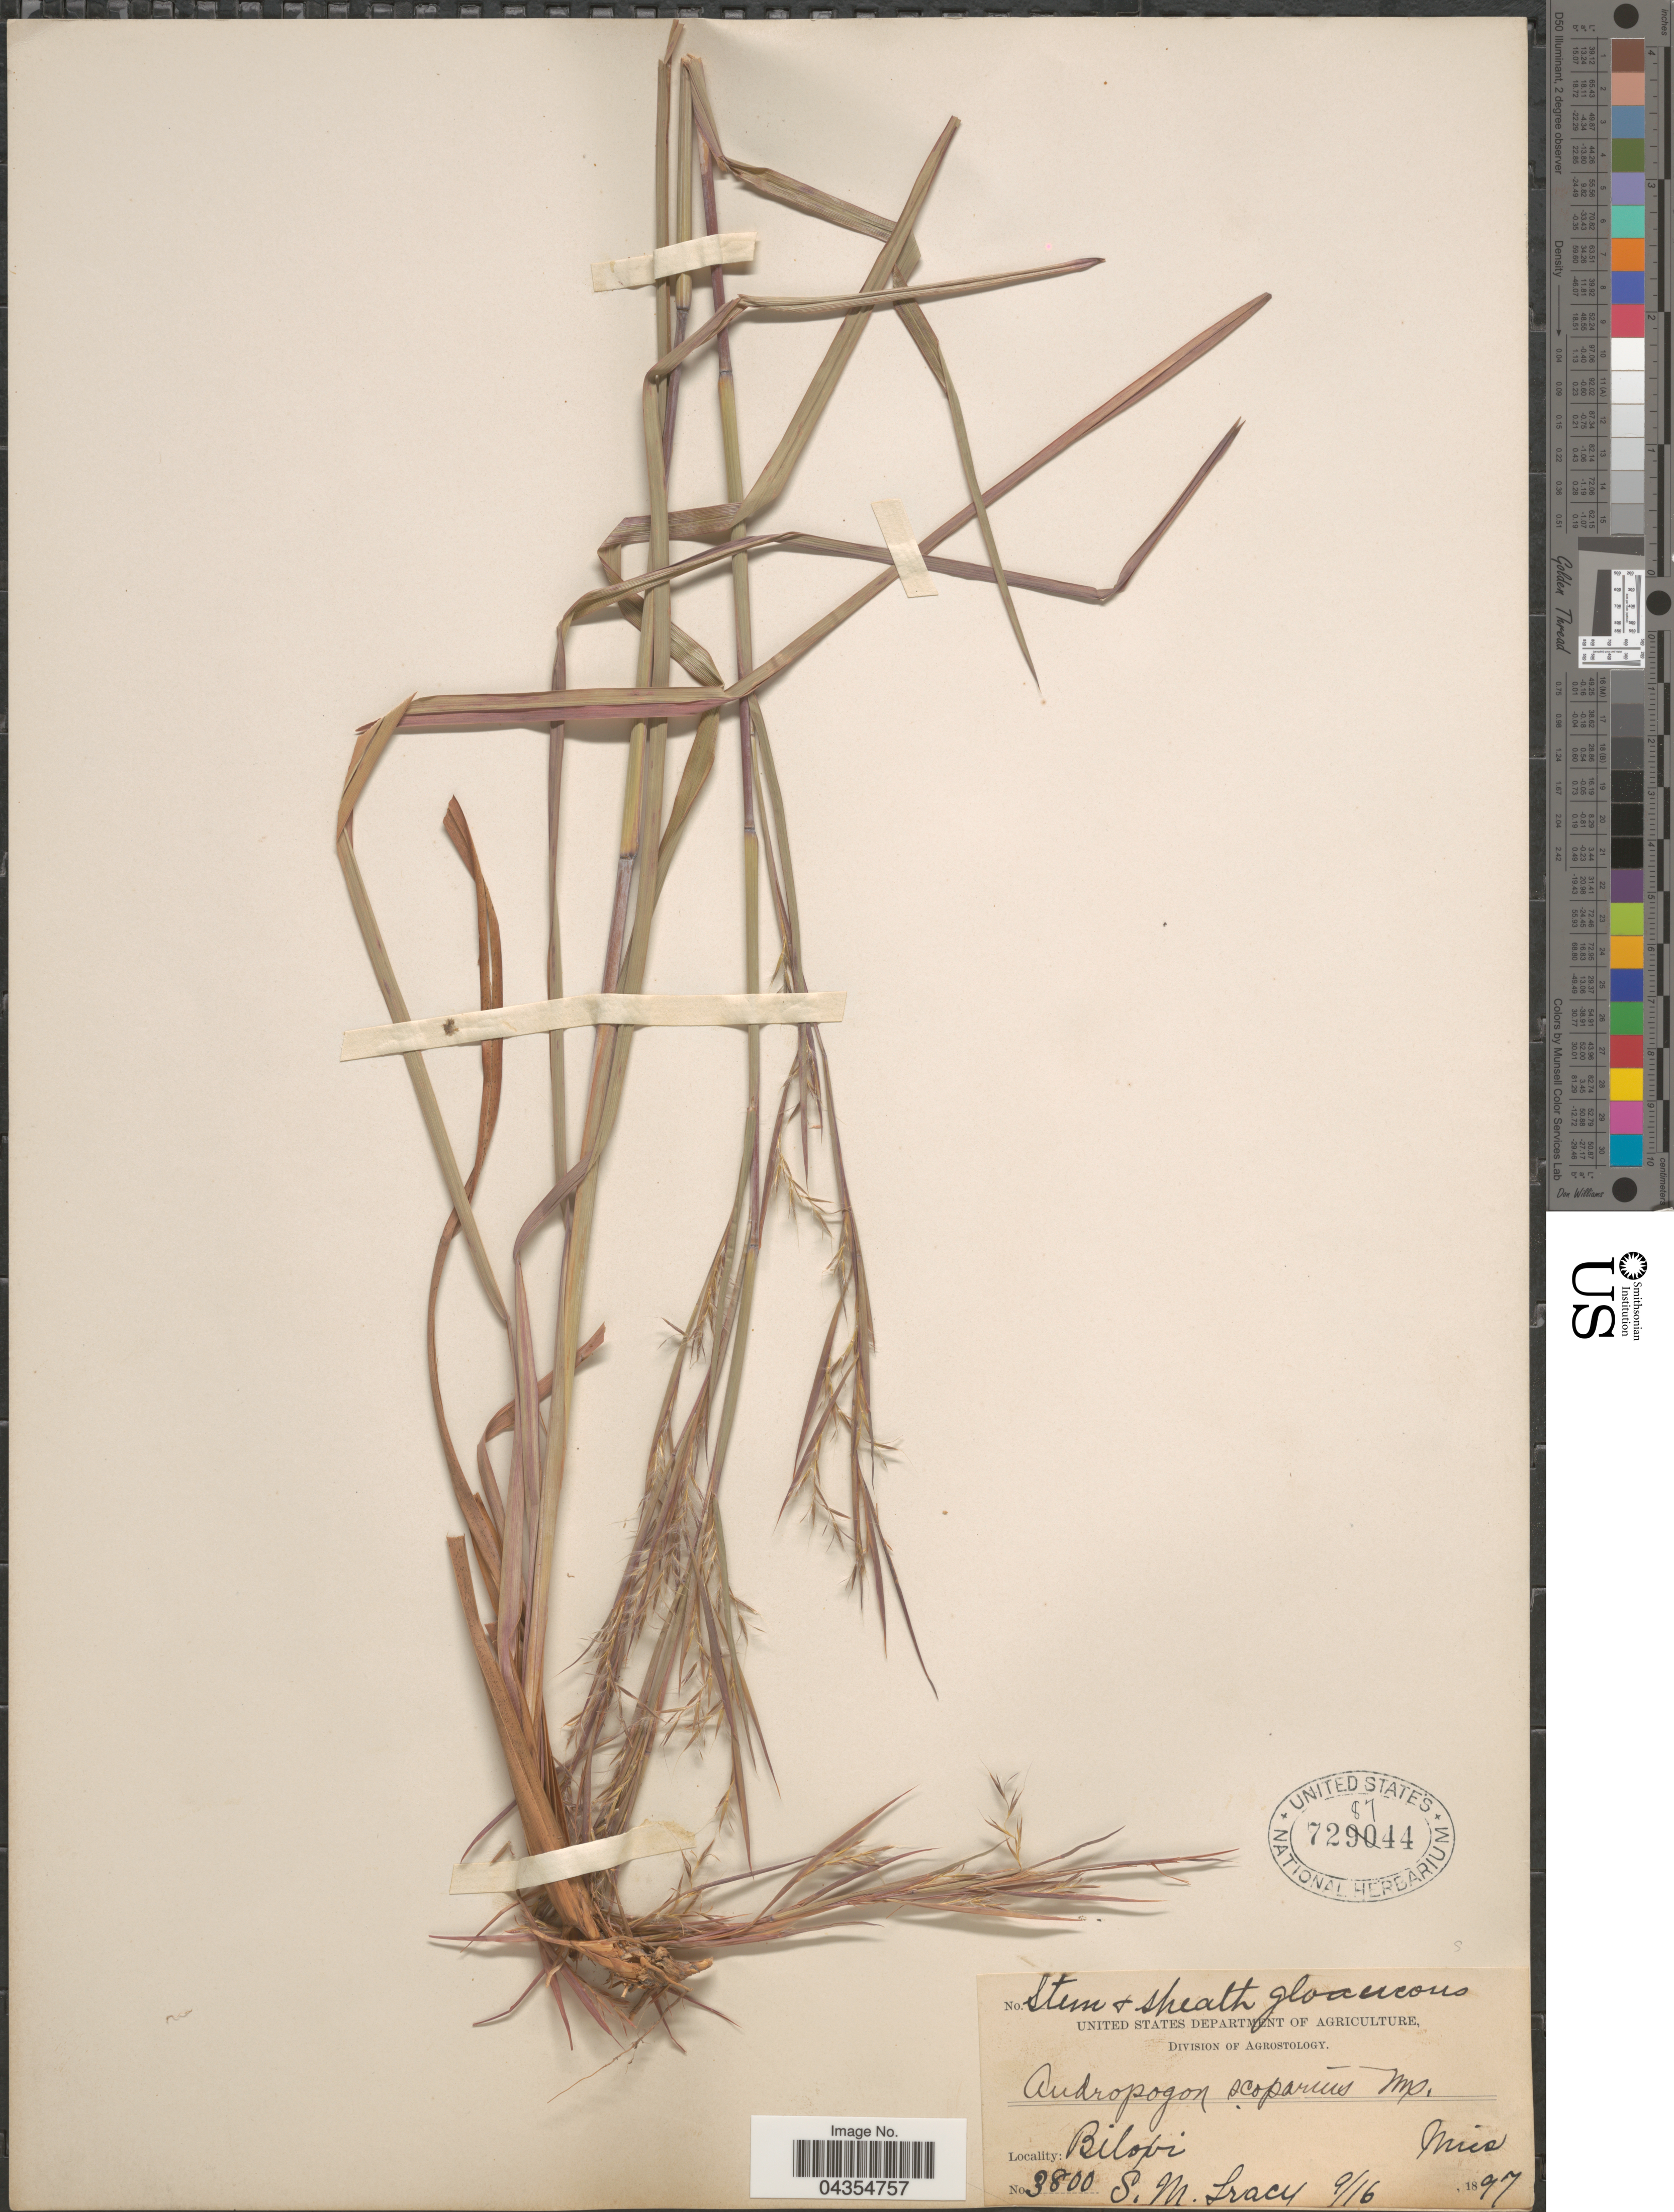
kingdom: Plantae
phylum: Tracheophyta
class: Liliopsida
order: Poales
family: Poaceae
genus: Schizachyrium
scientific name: Schizachyrium sanguineum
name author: (Retz.) Alston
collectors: S. M. Tracy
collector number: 3800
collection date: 1897-09-16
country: United States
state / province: Mississippi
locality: Biloxi.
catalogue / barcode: US 728744